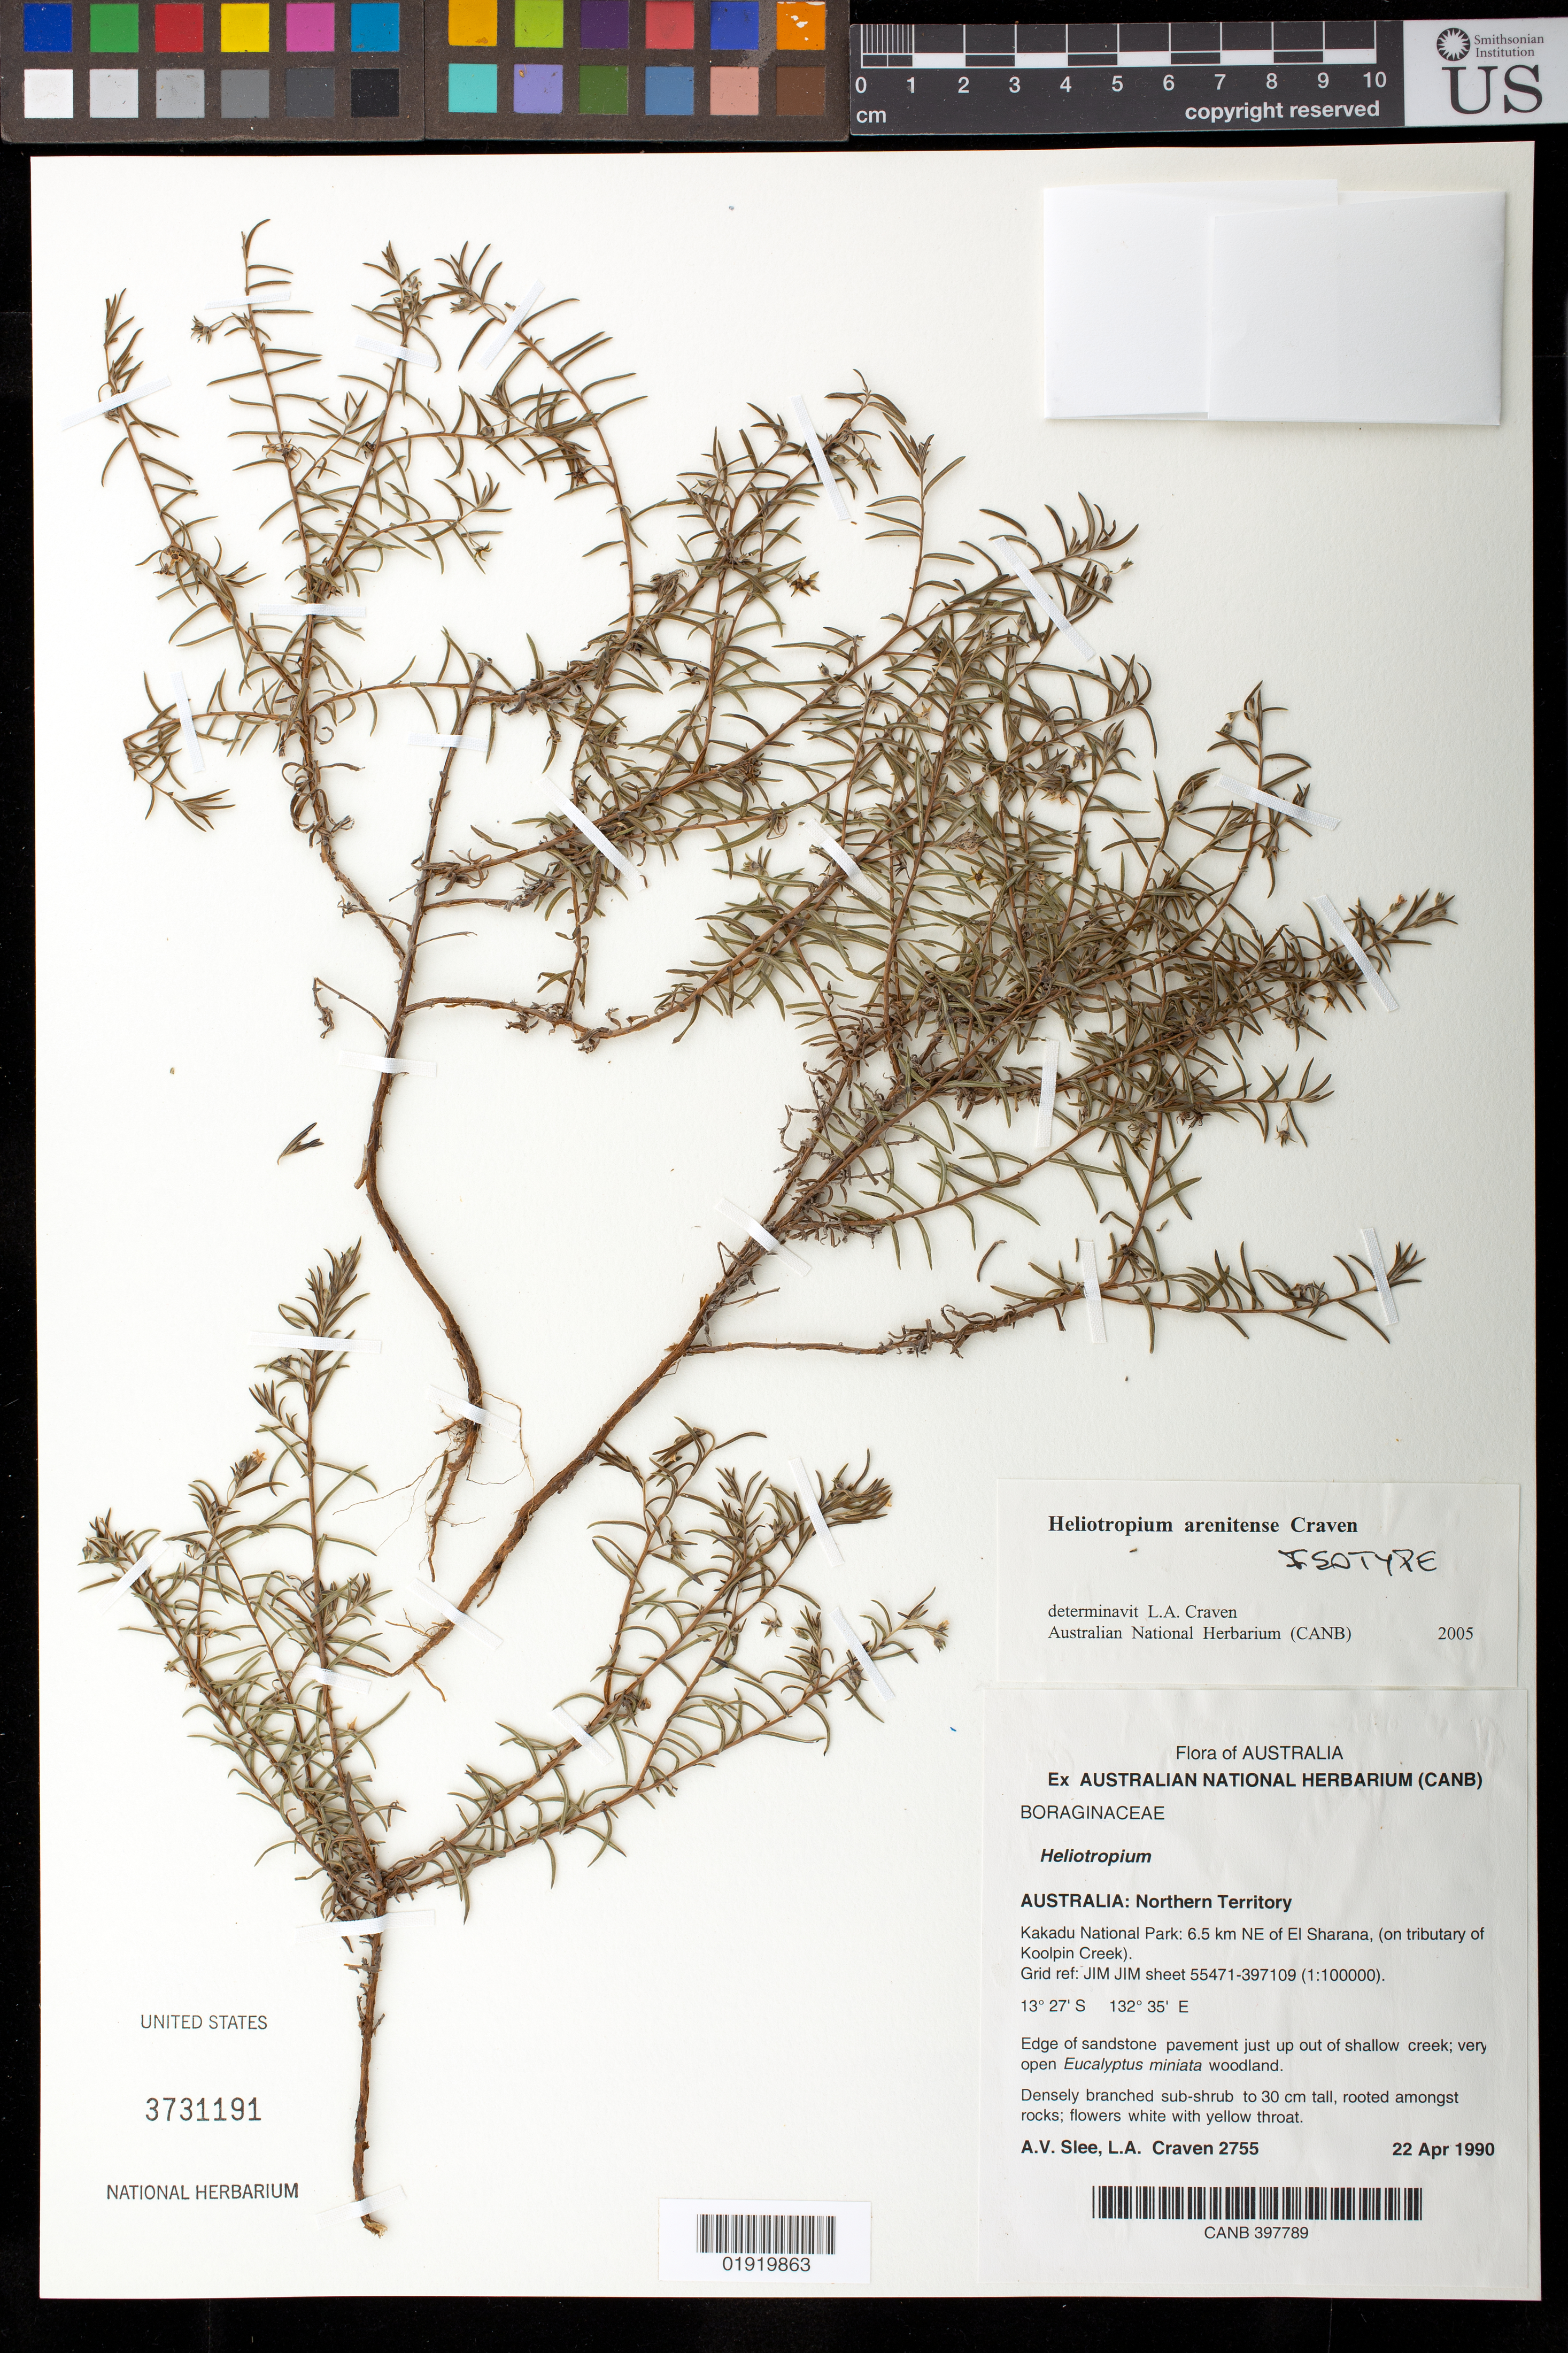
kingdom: Plantae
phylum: Tracheophyta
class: Magnoliopsida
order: Boraginales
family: Heliotropiaceae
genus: Heliotropium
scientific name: Heliotropium arenitense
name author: Craven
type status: Isotype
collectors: A. Slee & L. A. Craven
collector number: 2755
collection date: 1990-04-22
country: Australia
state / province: Northern Territory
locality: Northern Territory. Kakadu National Park, 6.5 km NE of El Sharana, (on tributary of Koolpin Creek)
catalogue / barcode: US 3731191